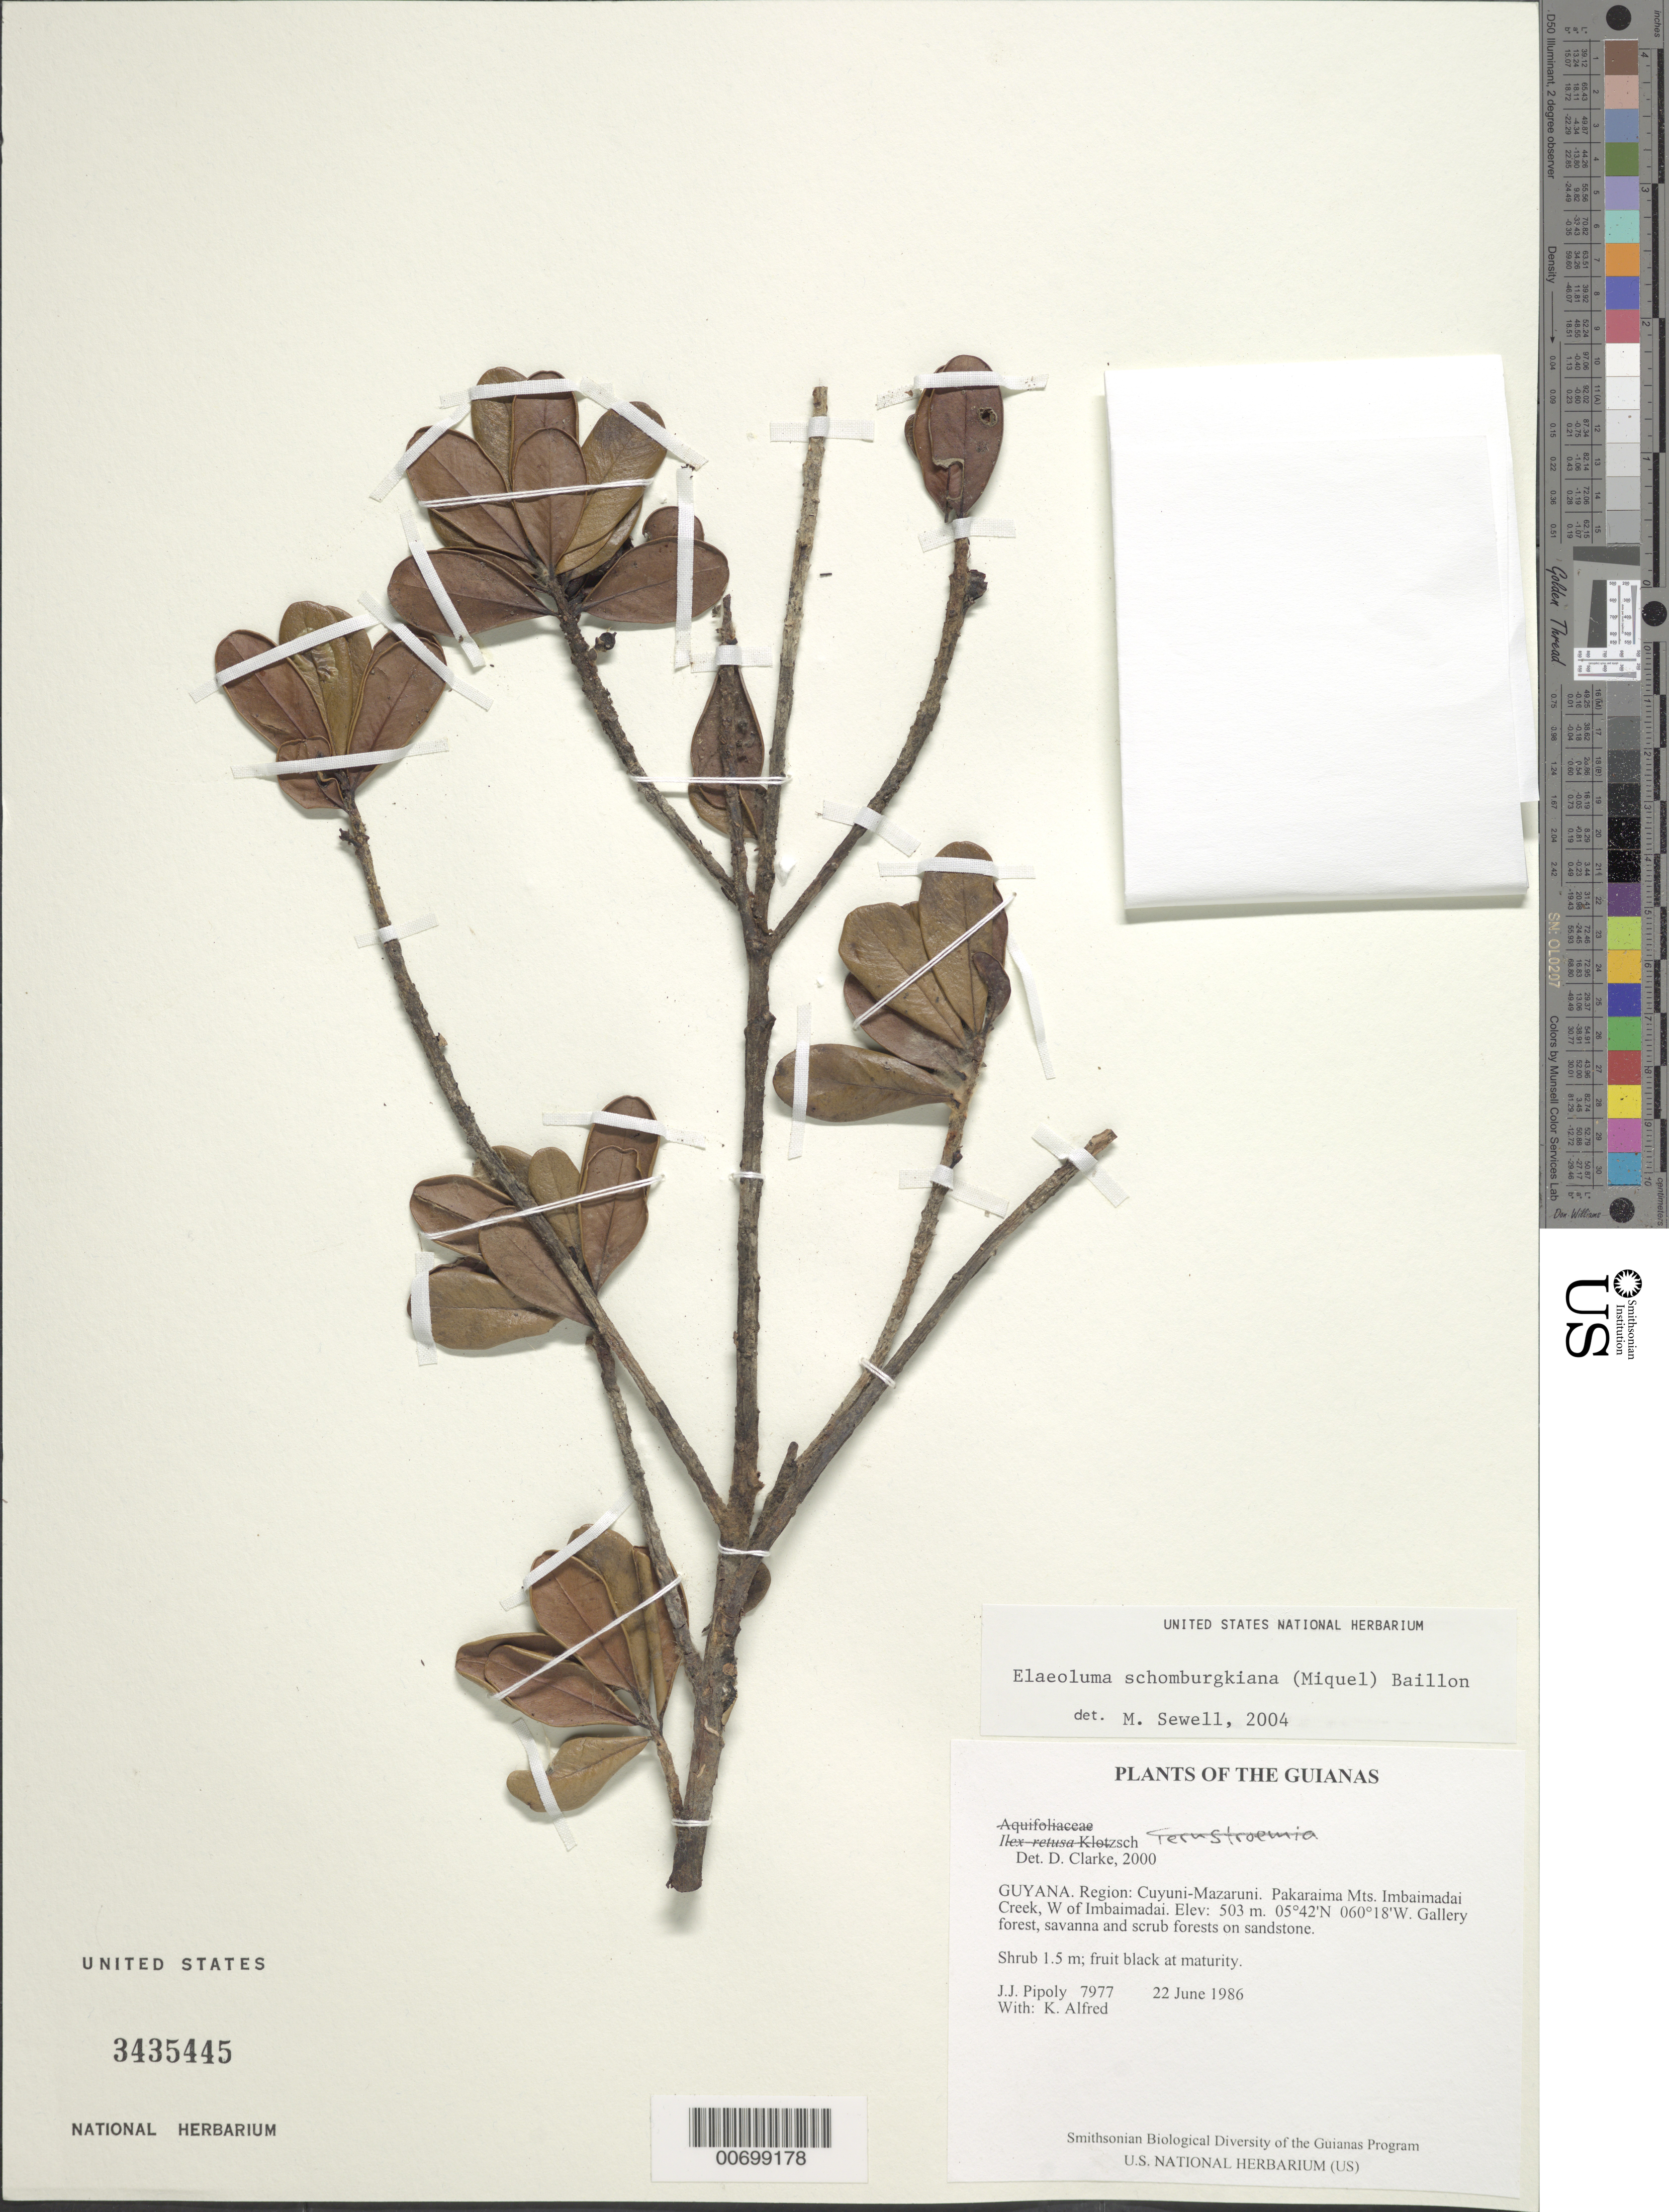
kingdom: Plantae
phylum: Tracheophyta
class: Magnoliopsida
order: Ericales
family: Sapotaceae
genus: Elaeoluma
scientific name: Elaeoluma schomburgkiana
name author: (Miq.) Baill.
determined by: Sewell, M.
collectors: J. J. Pipoly & K. Alfred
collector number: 7977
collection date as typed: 22 June 1986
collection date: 1986-06-22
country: Guyana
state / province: Cuyuni-Mazaruni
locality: Pakaraima Mts. Imbaimadai Creek, W of Imbaimadai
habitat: Gallery forest, savanna and scrub forests on sandstone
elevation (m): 503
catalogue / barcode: US 3435445